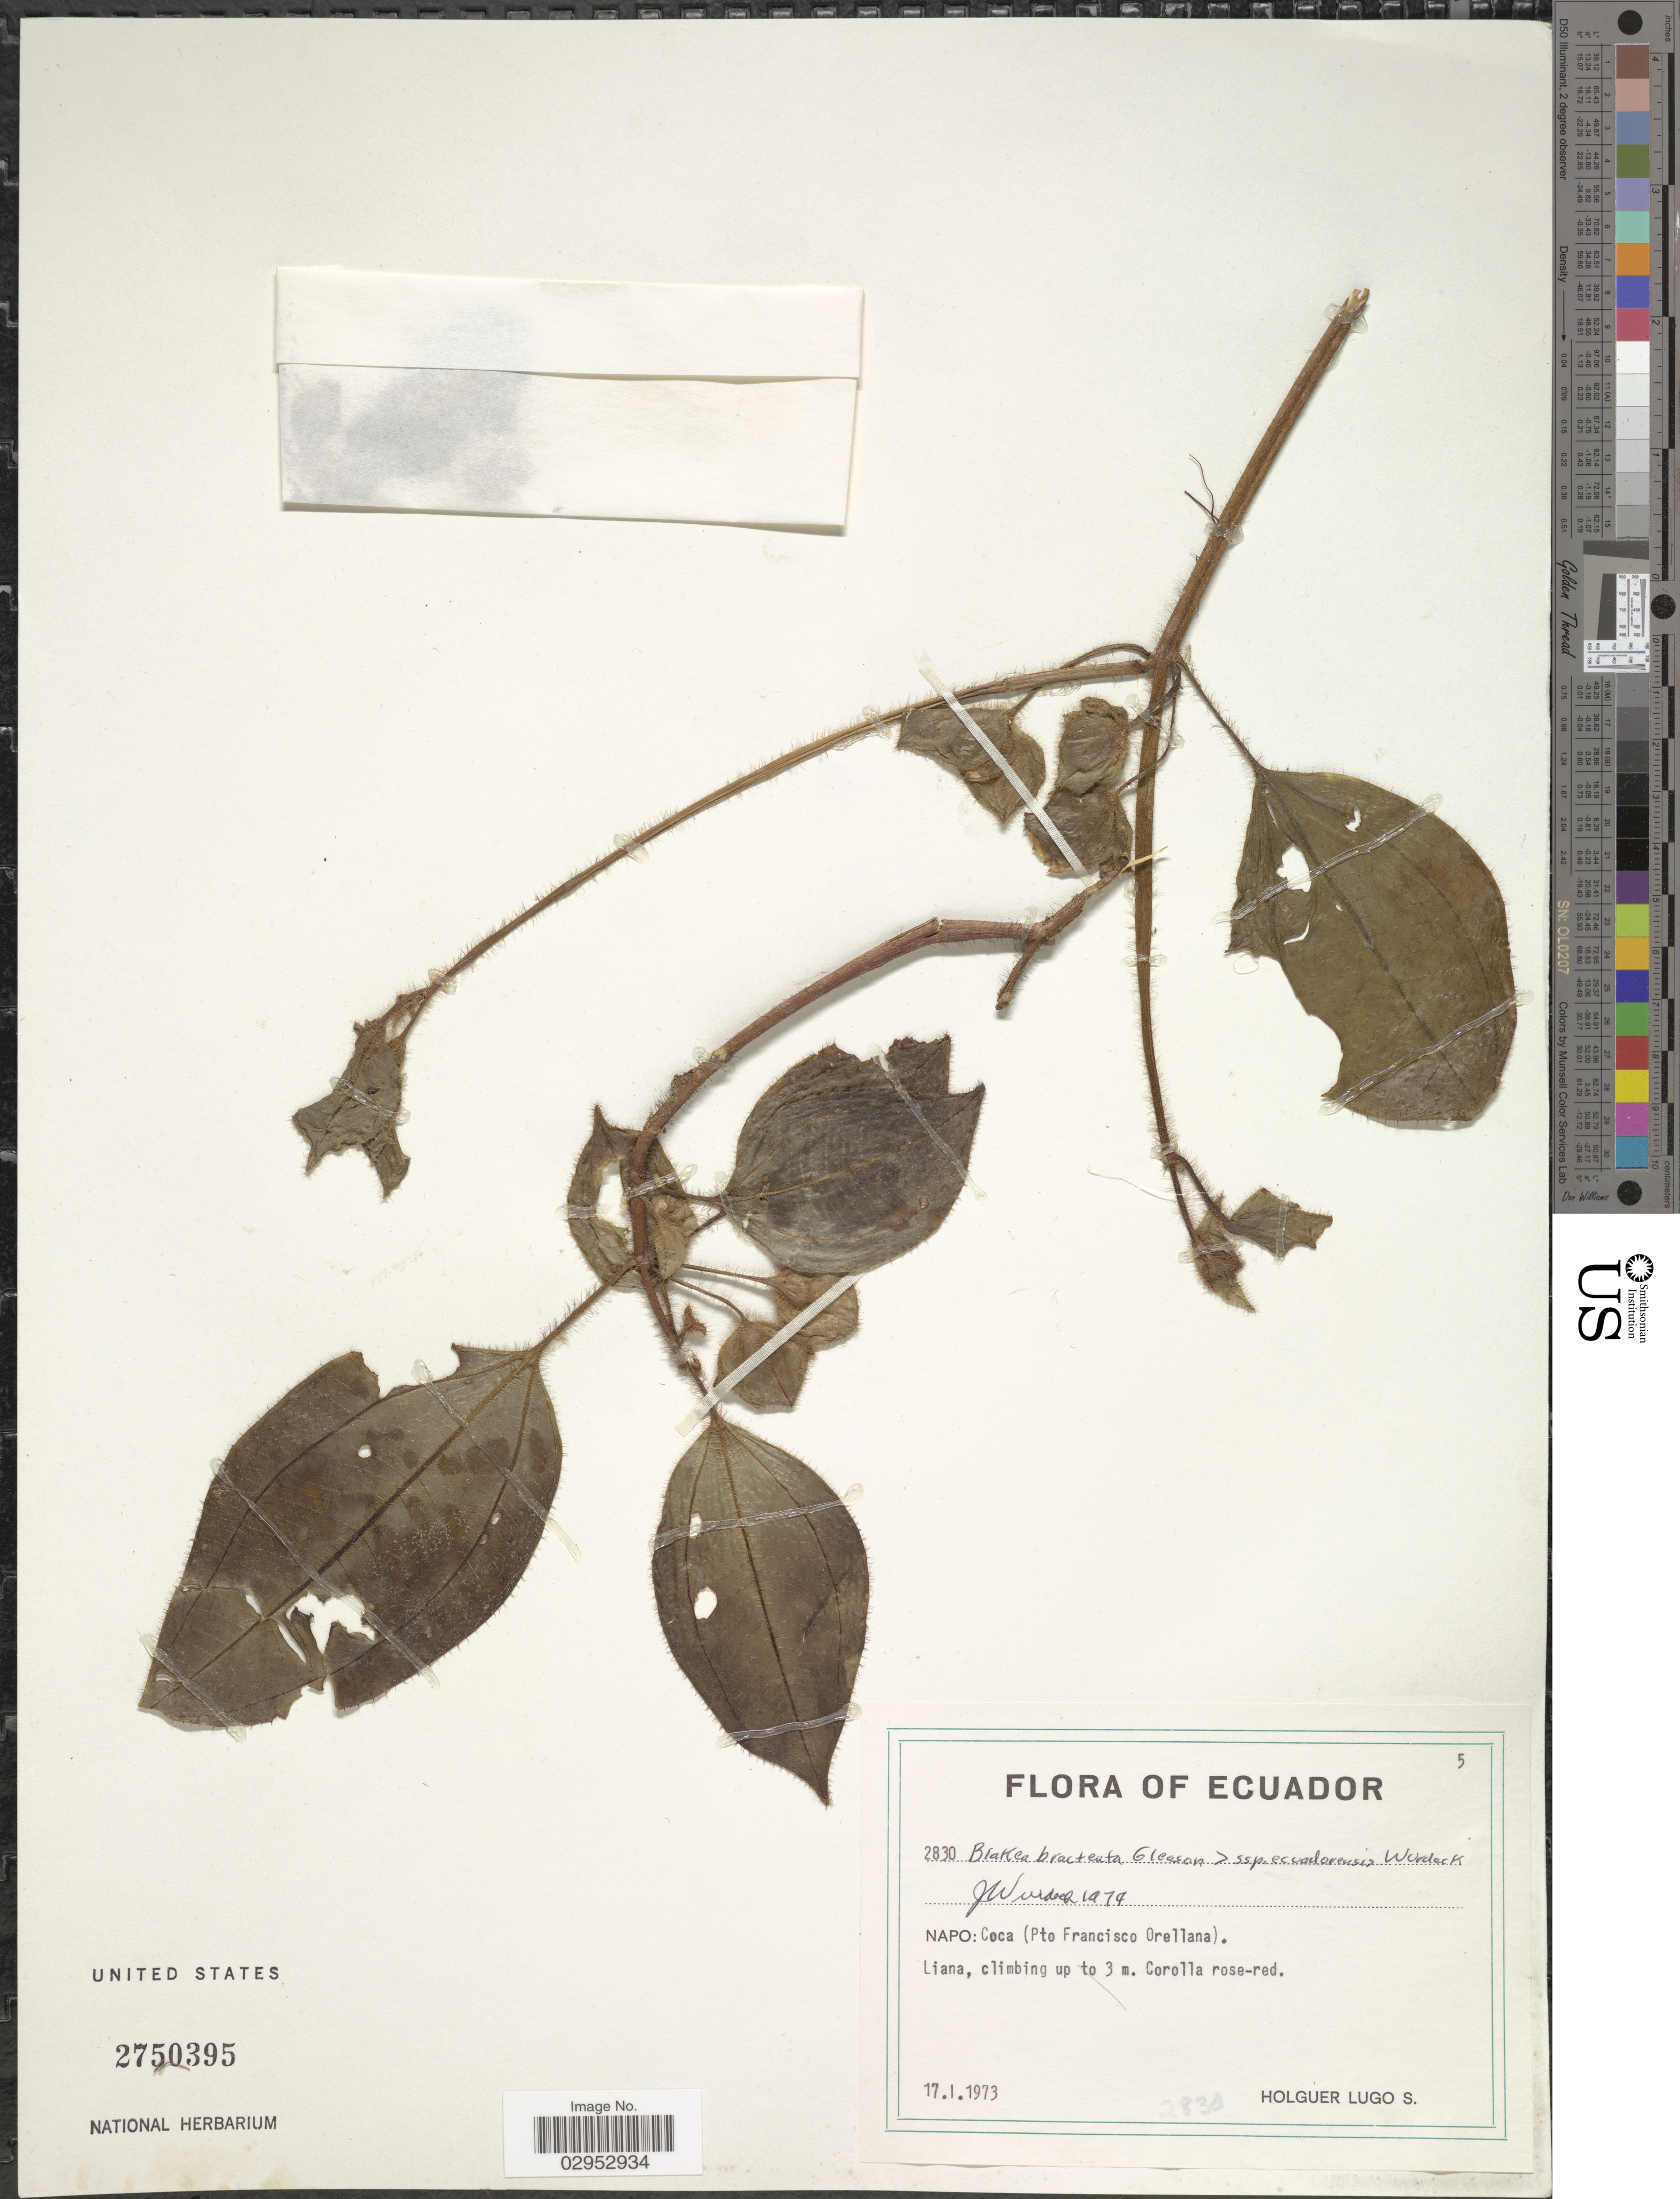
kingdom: Plantae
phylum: Tracheophyta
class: Magnoliopsida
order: Myrtales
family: Melastomataceae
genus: Blakea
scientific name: Blakea bracteata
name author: Gleason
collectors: H. Lugo S.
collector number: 2830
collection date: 1973-01-17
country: Ecuador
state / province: Napo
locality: Coca (Pto Francisco Orellana).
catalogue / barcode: US 2750395